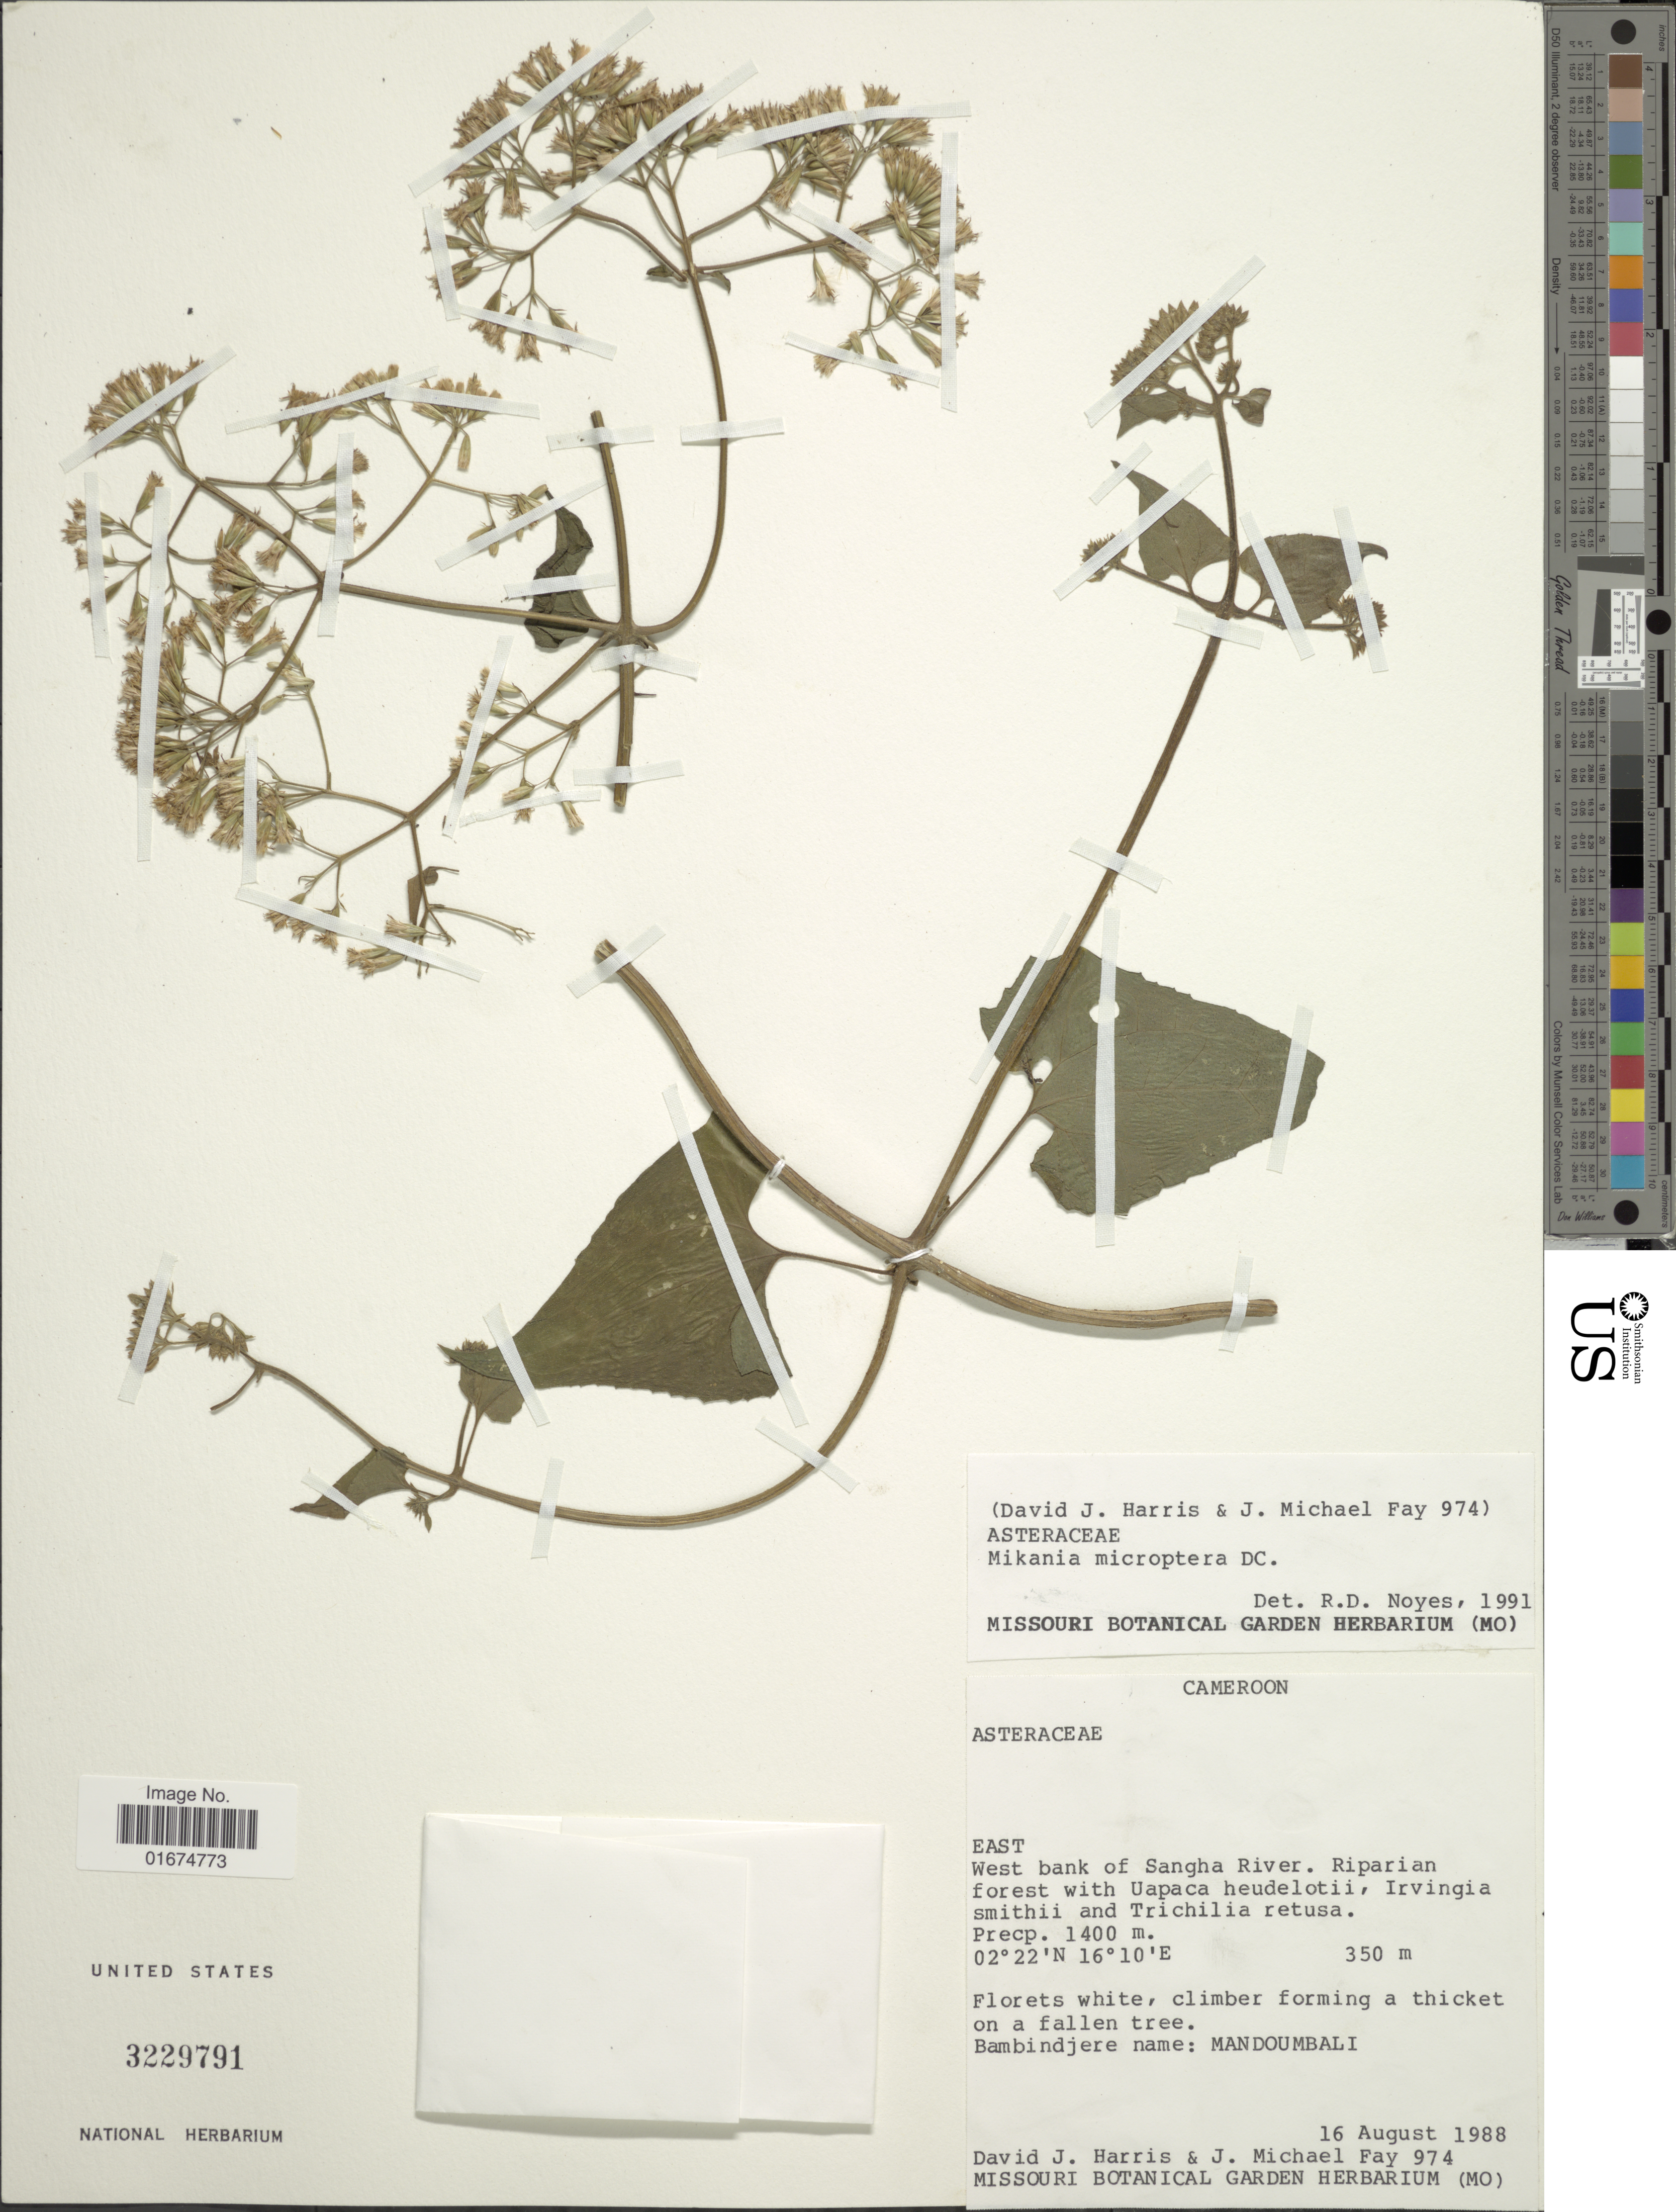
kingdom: Plantae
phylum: Tracheophyta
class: Magnoliopsida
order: Asterales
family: Asteraceae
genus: Mikania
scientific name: Mikania microptera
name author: DC.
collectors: D. J. Harris & J. M. Fay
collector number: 974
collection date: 1988-08-16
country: Congo, Republic of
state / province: Sangha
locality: East, West bank of Sangha River. Riparian forest with Uapaca heudelotti, Irvingia smithii and Trichilia retusa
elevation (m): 350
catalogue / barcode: US 3229791